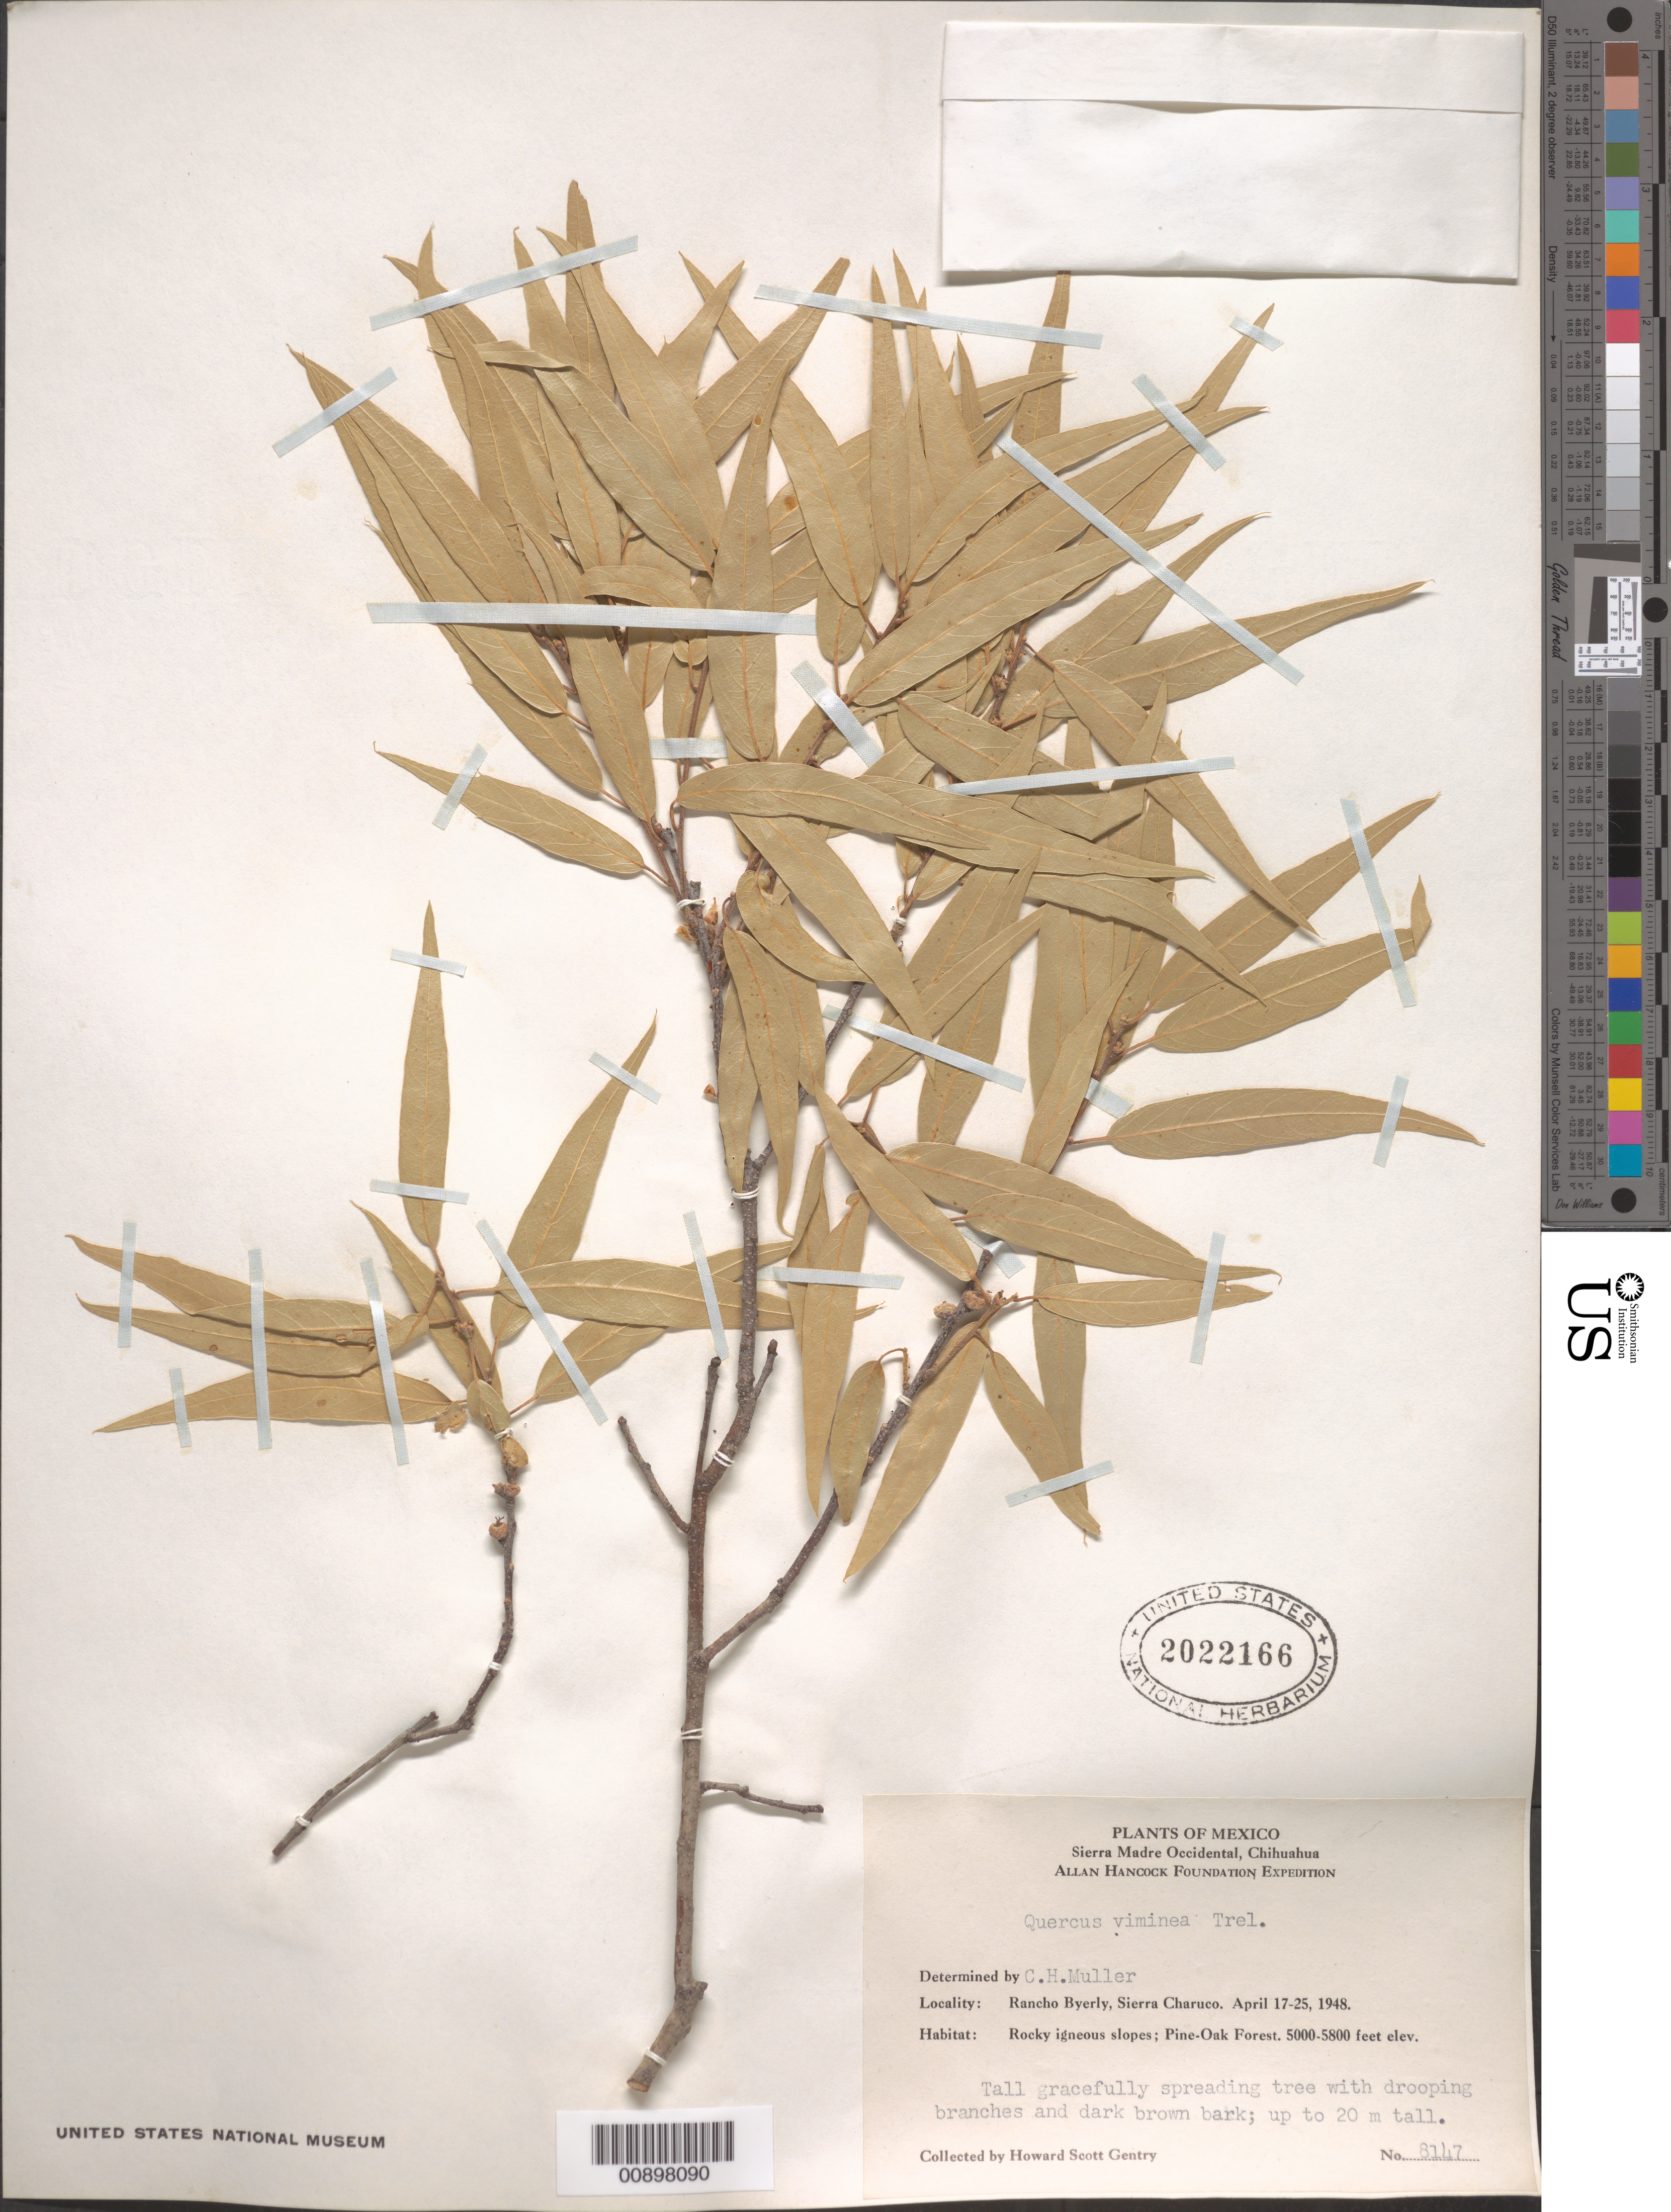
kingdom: Plantae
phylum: Tracheophyta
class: Magnoliopsida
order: Fagales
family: Fagaceae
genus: Quercus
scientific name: Quercus viminea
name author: Trel.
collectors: H. S. Gentry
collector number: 8147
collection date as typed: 17 Apr 1948 to 25 Apr 1948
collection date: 1948-04-17/1948-04-25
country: Mexico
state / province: Chihuahua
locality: Rancho Byerly, Sierra Charuco. Sierra Madre Occidental, Chihuahua.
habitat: Rocky igneoous slopes; Pine-Oak forest.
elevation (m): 1524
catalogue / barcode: US 2022166